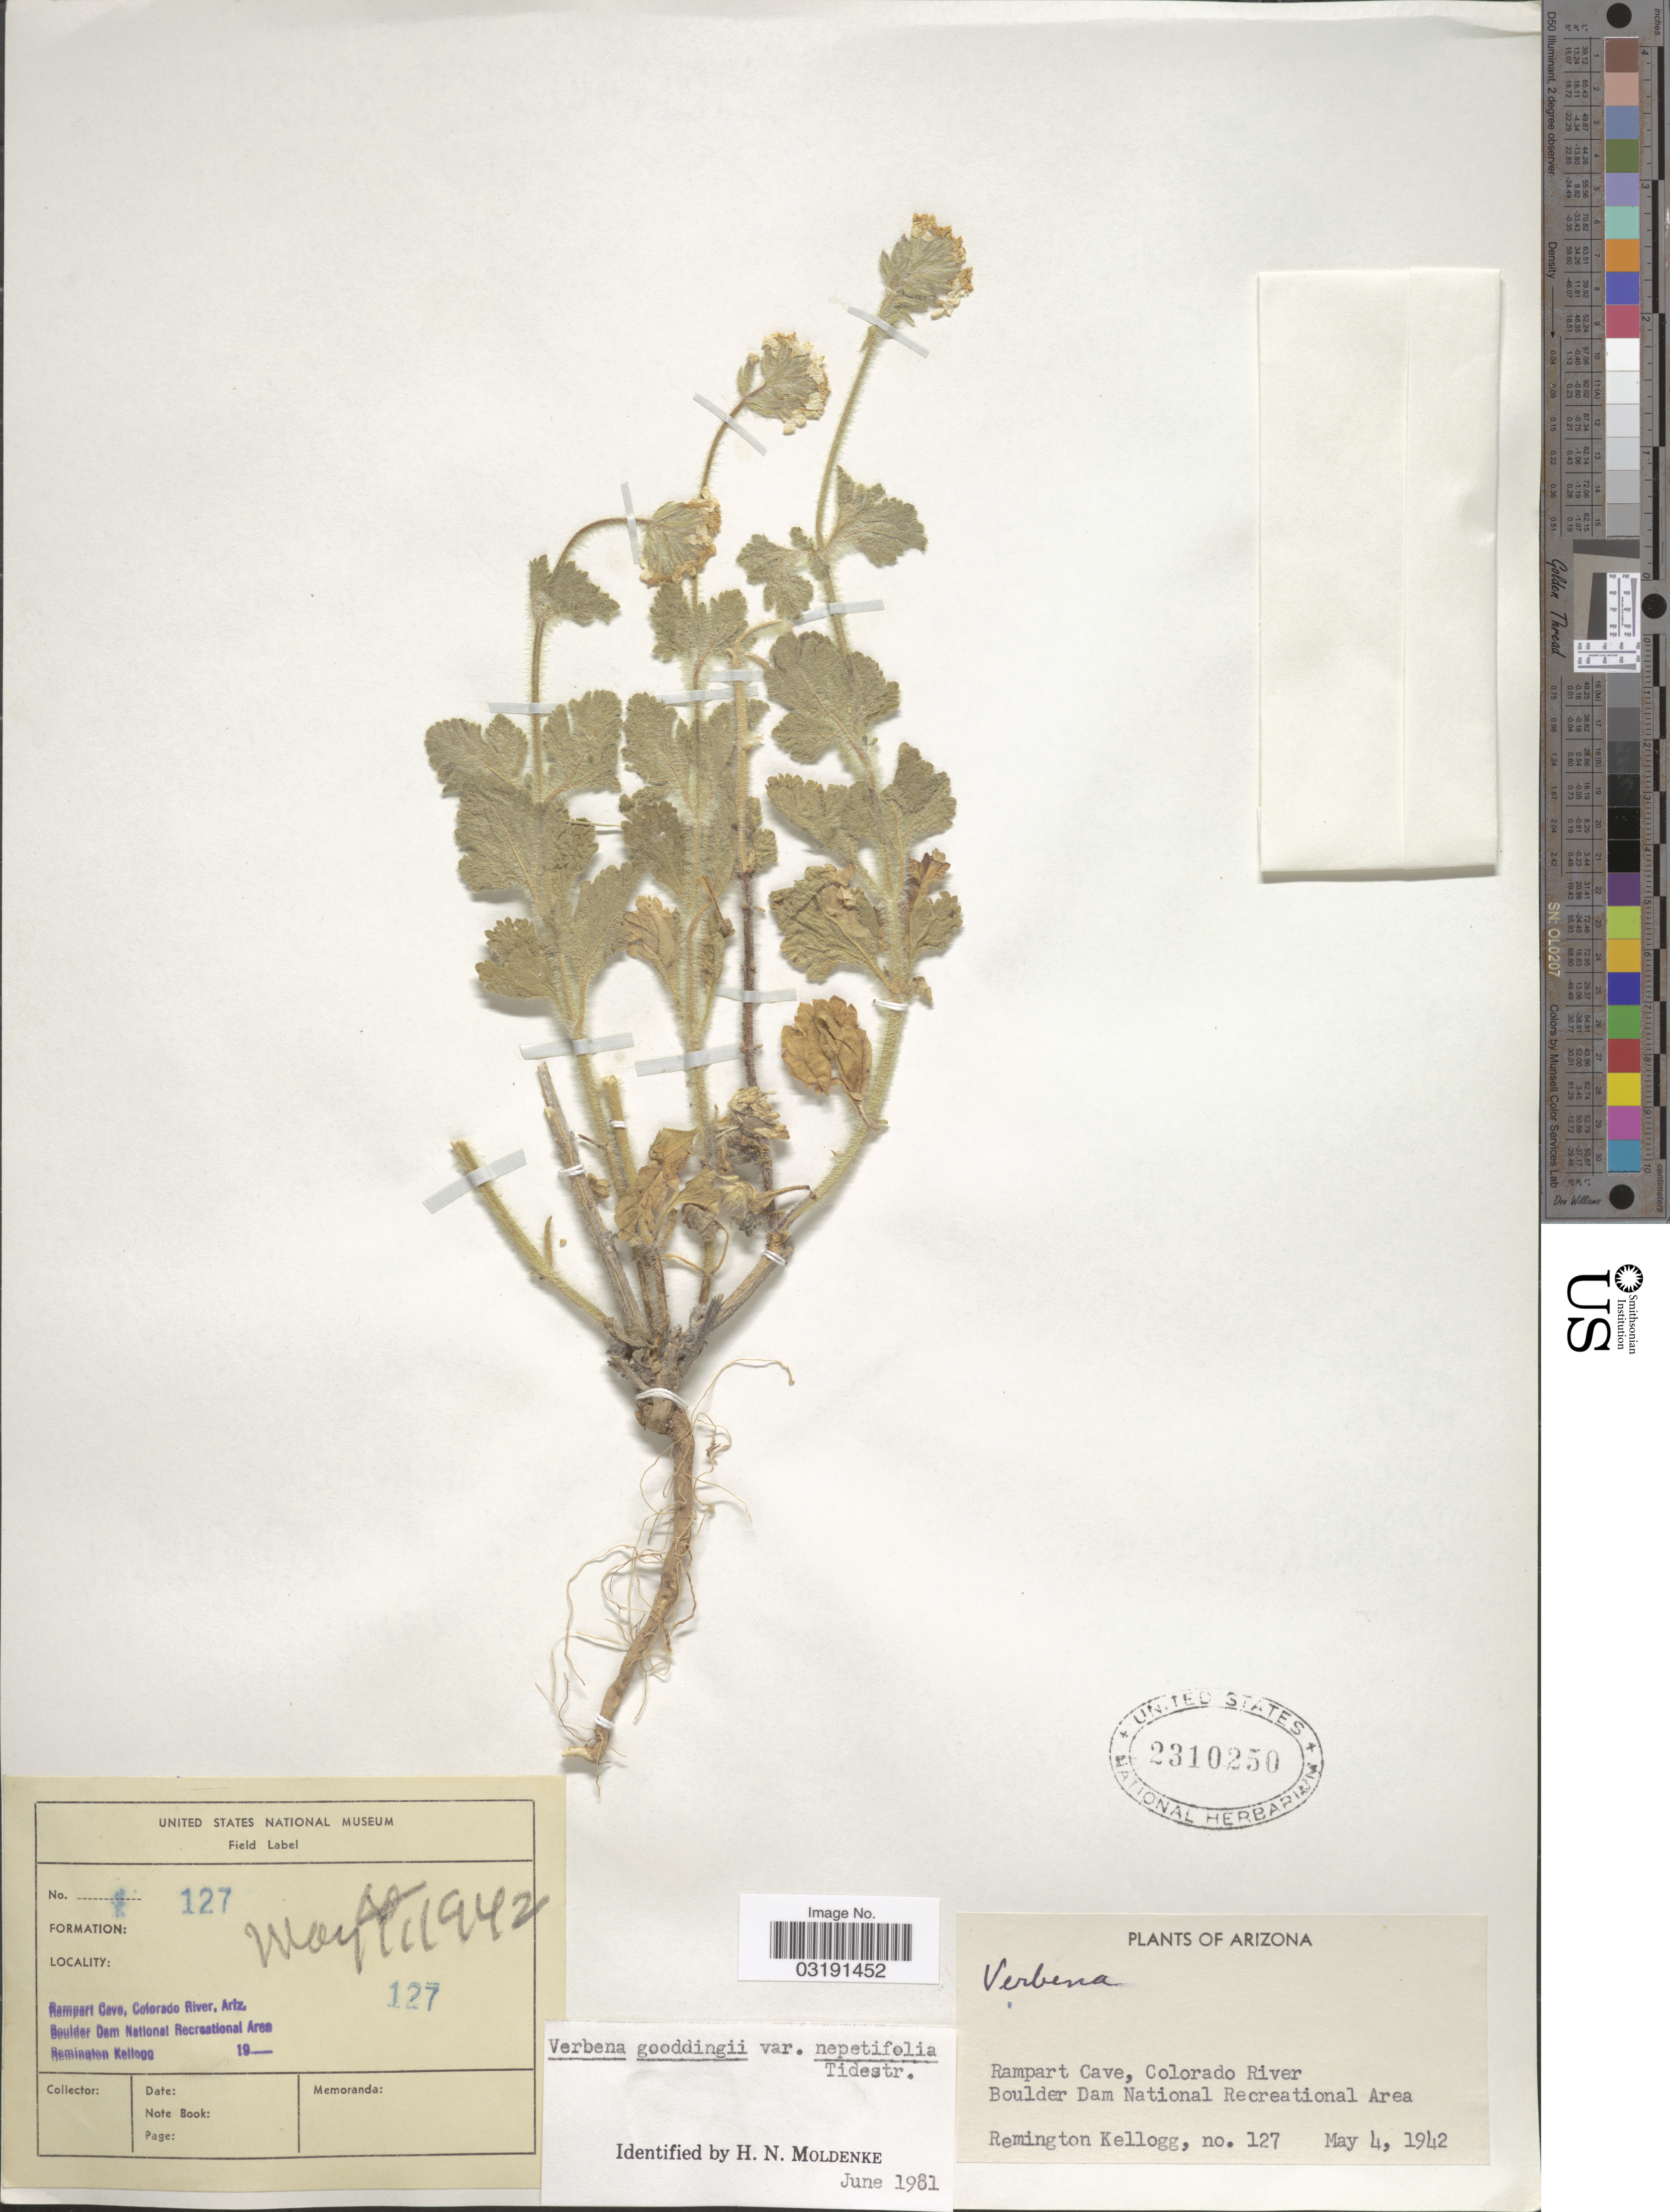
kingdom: Plantae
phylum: Tracheophyta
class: Magnoliopsida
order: Lamiales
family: Verbenaceae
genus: Verbena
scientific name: Verbena gooddingii var. nepetifolia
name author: Tidestr.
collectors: R. Kellogg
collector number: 127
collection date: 1942-05-04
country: United States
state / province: Arizona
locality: Rampart Cave, Colorado River. Boulder Dam National Recreational Area.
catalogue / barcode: US 2310250